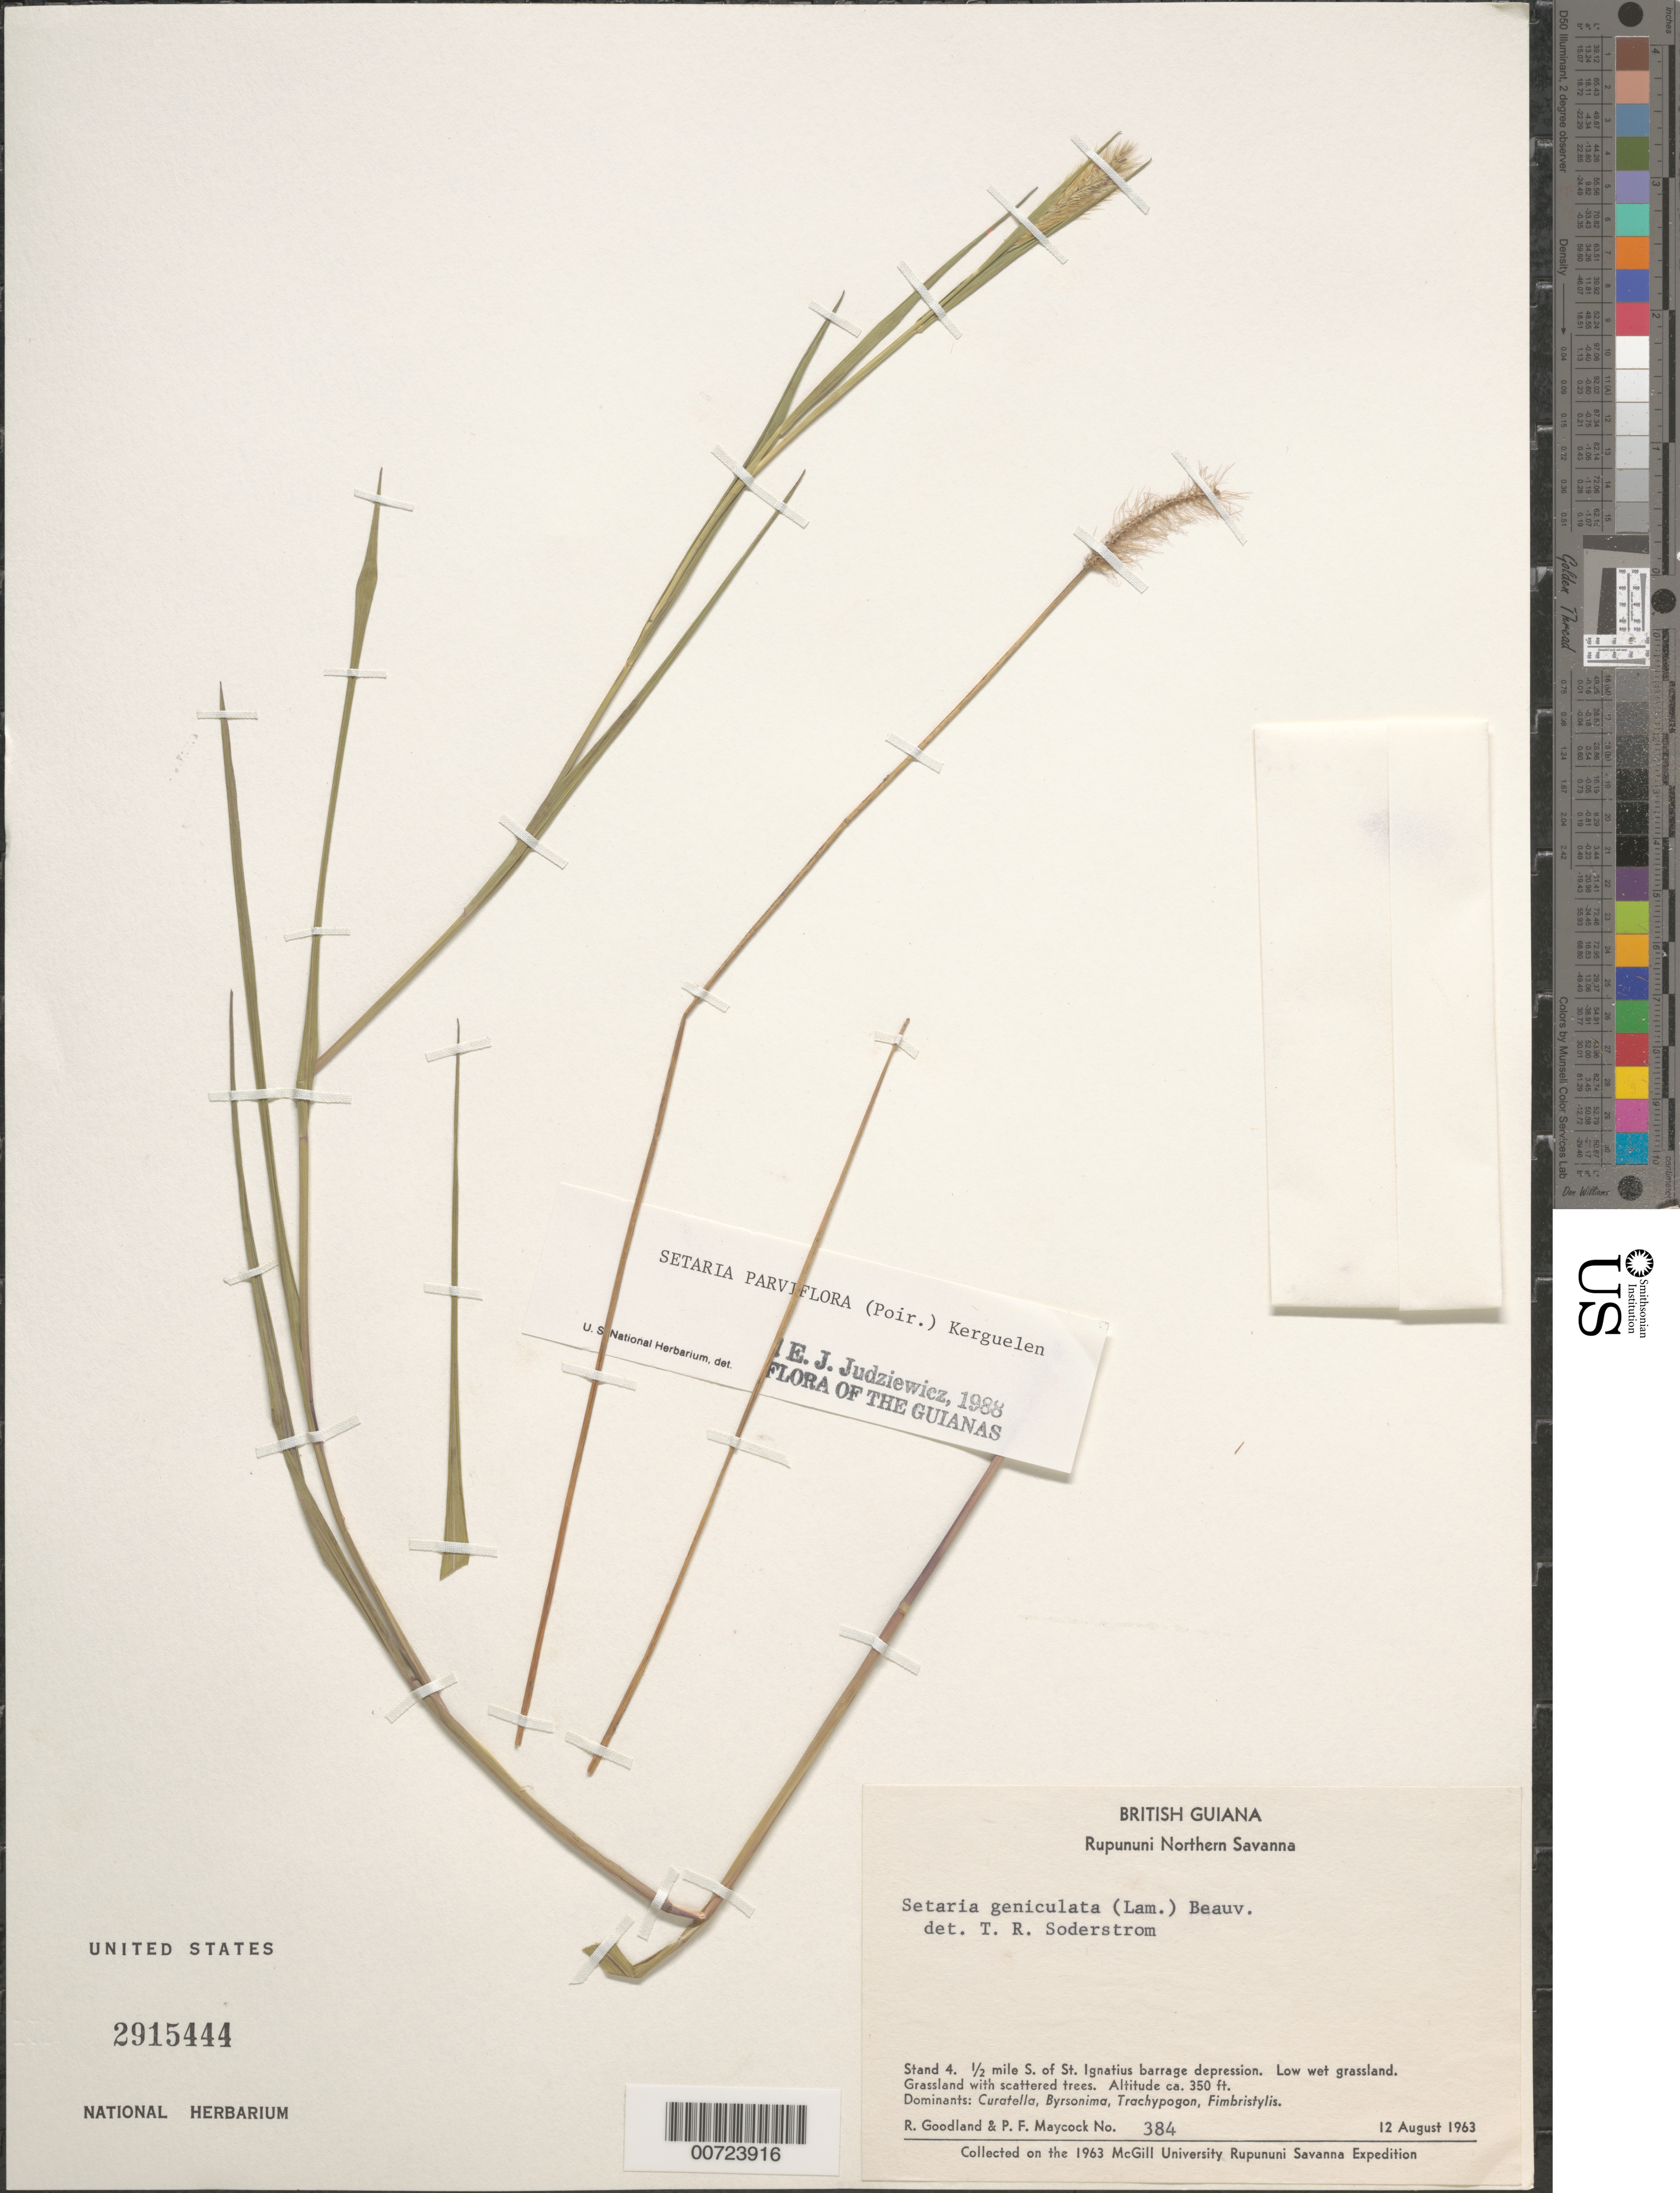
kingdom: Plantae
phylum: Tracheophyta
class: Liliopsida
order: Poales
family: Poaceae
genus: Setaria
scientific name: Setaria parviflora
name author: (Poir.) Kerguélen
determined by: Judziewicz, E. J.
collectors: R. Goodland & P. Maycock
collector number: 384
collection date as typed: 12-Aug-63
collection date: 1963-08-12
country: Guyana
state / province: U. Takutu-U. Essequibo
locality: Rupununi Northern Savanna, St. Ignatius, 0.5 mi. S of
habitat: Barrage depression. Low, wet. Grassland with scattered trees. Dominants: Curatella, Byrsonima, Trachypogon, Fimbristylis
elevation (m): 107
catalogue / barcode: US 2915444